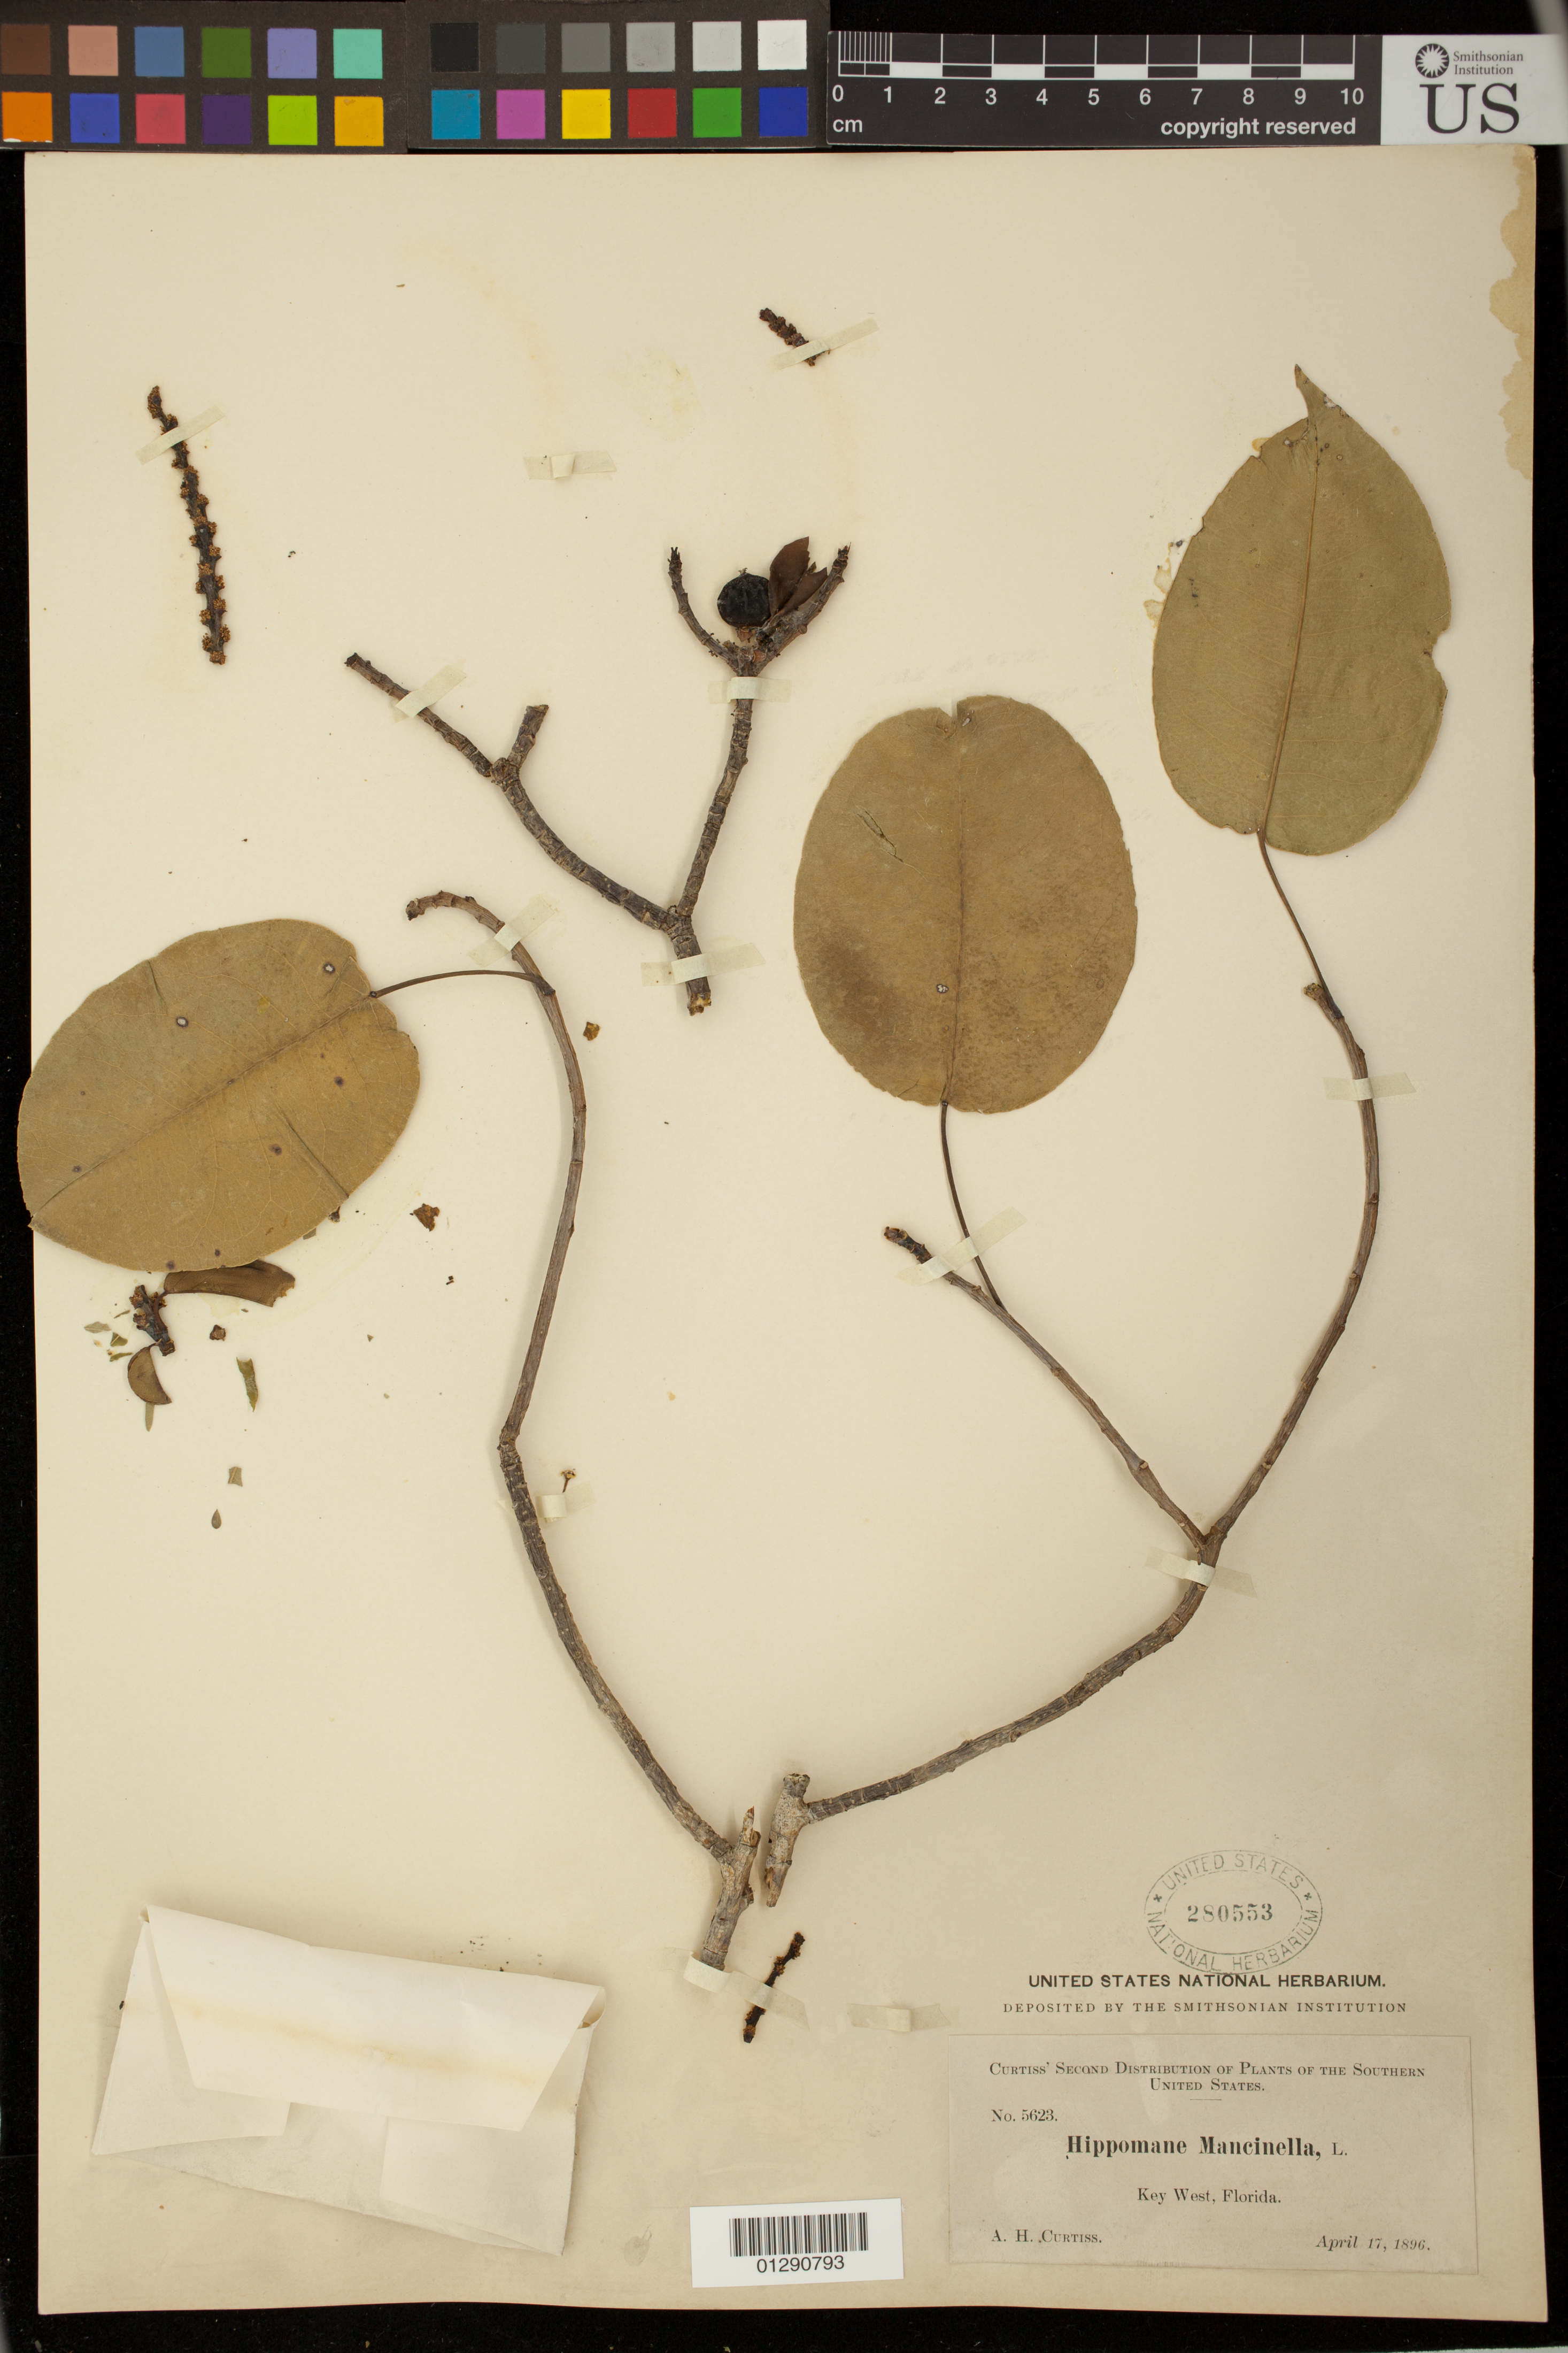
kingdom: Plantae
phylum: Tracheophyta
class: Magnoliopsida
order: Malpighiales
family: Euphorbiaceae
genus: Hippomane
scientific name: Hippomane mancinella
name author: L.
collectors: A. H. Curtiss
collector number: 5623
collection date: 1896-04-17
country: United States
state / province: Florida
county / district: Monroe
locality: Key West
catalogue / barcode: US 280553